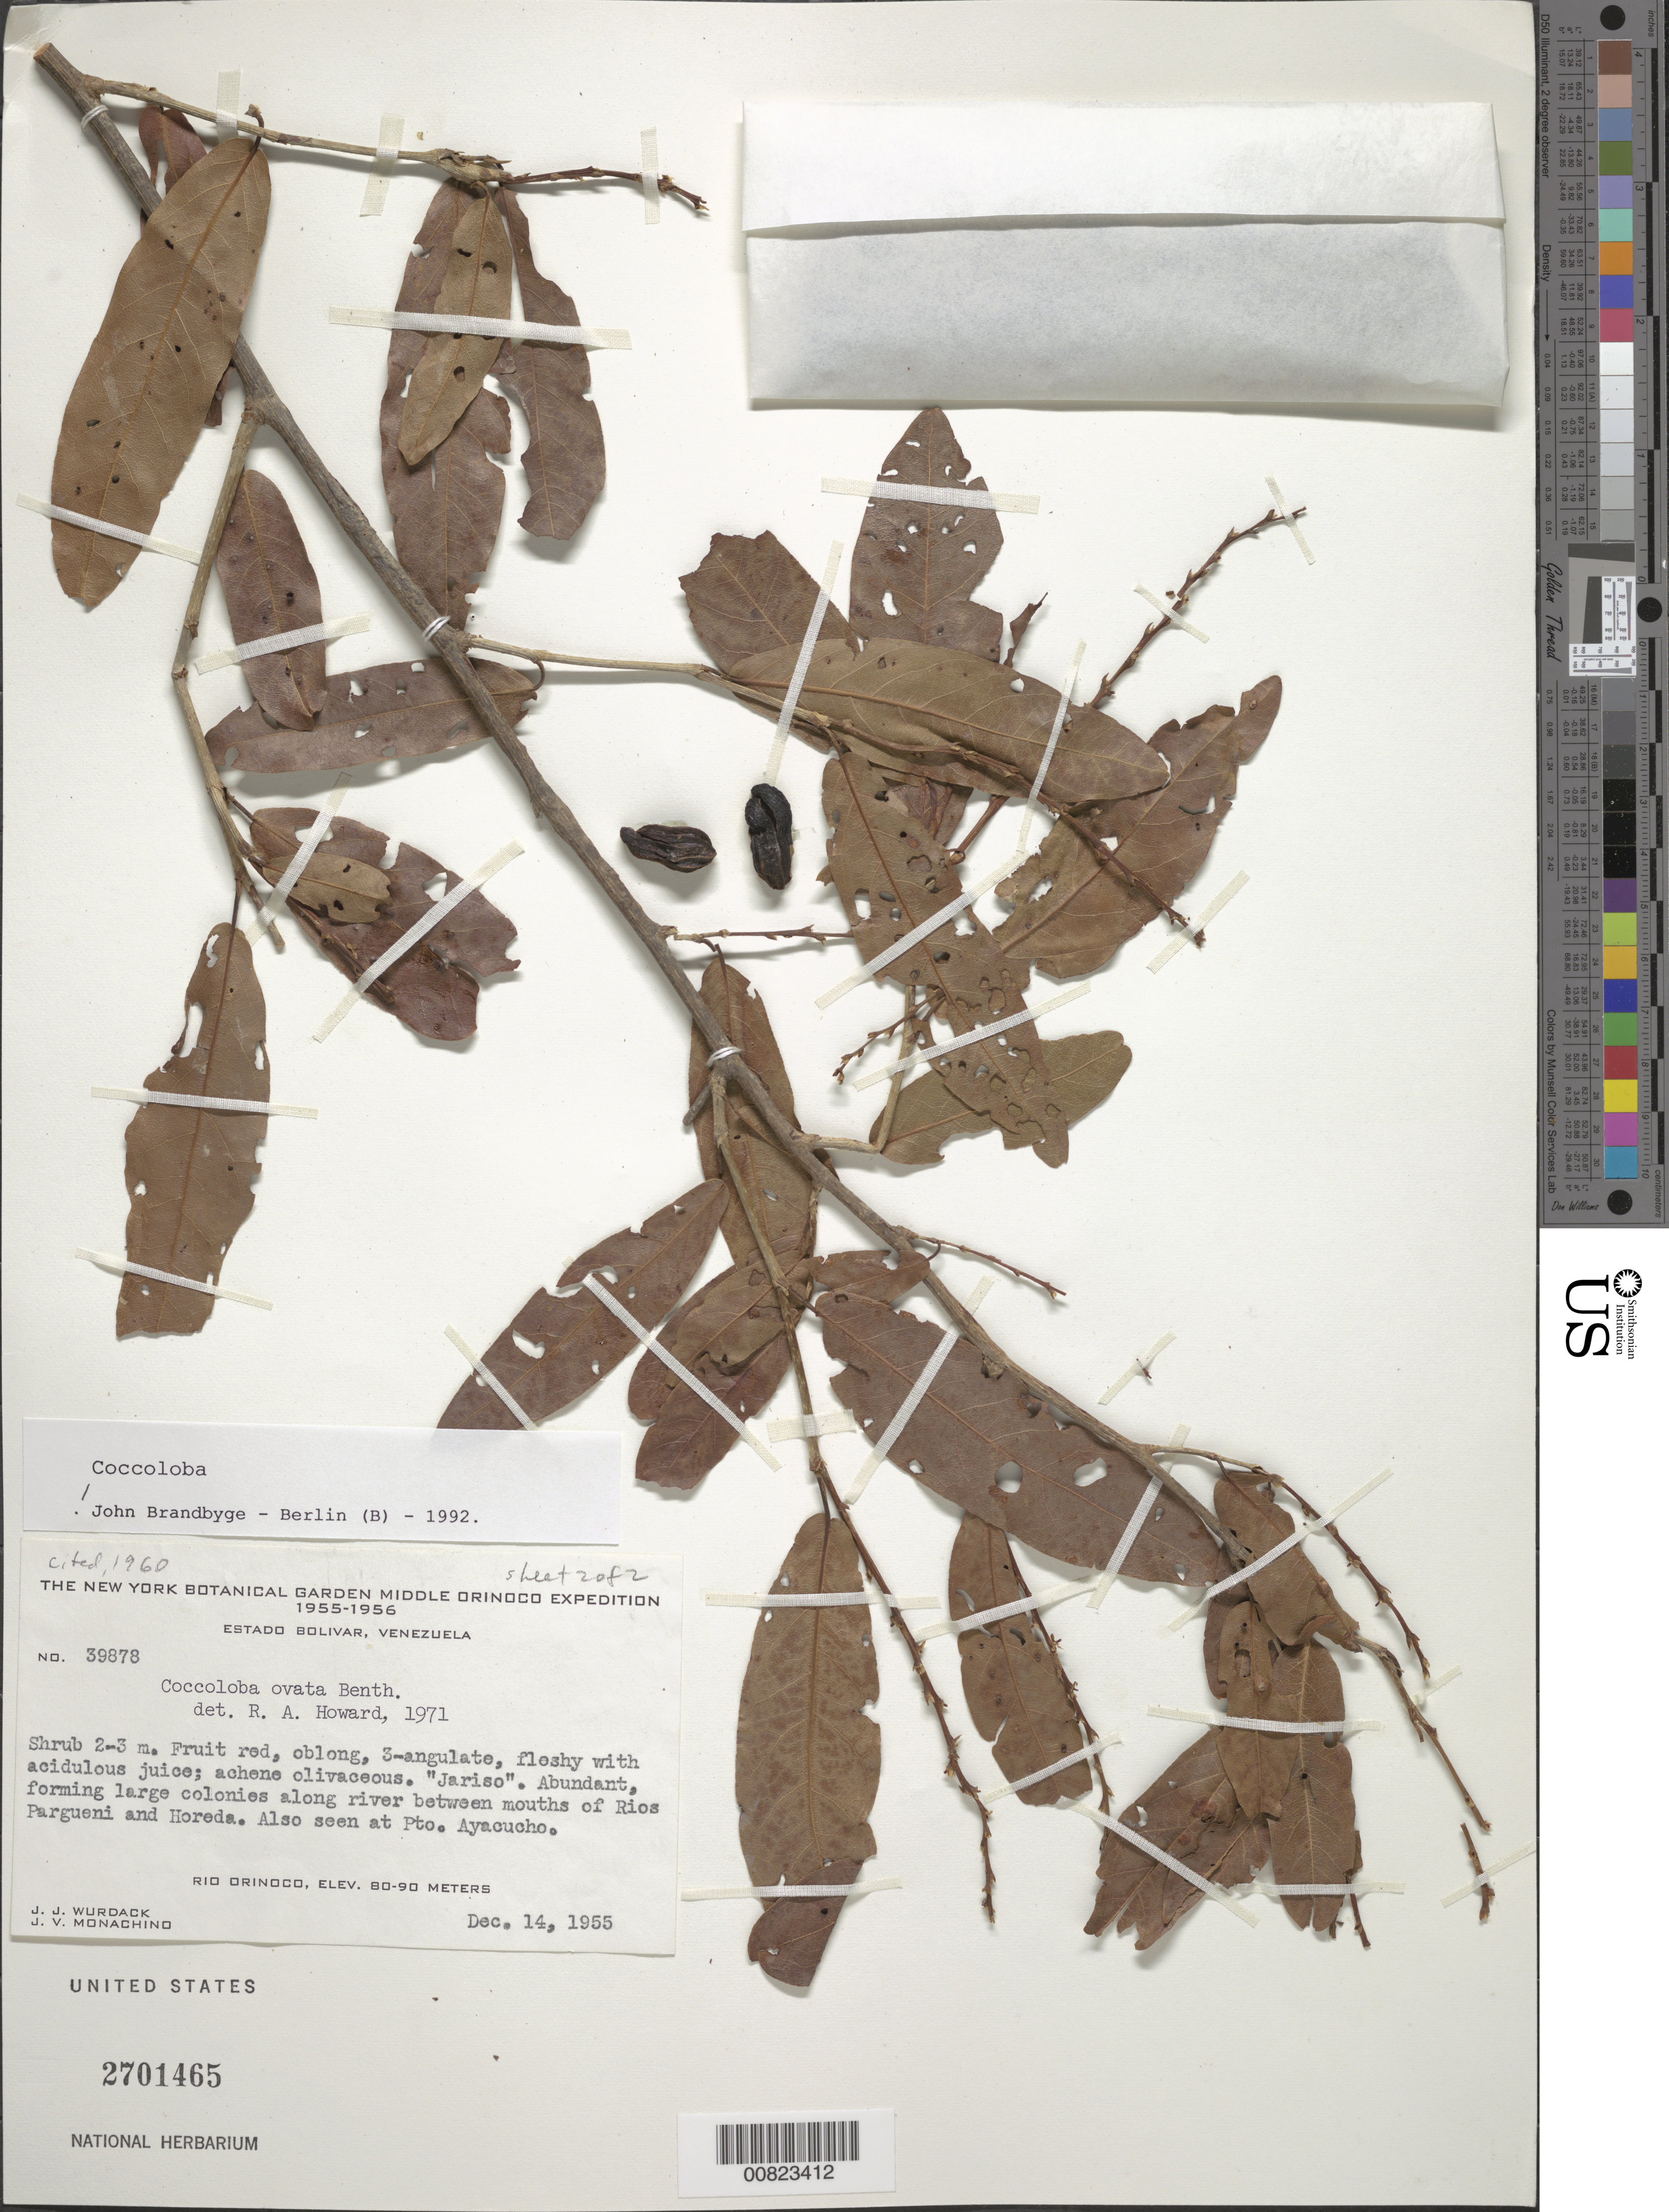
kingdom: Plantae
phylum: Tracheophyta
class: Magnoliopsida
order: Caryophyllales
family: Polygonaceae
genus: Coccoloba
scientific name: Coccoloba ovata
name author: Benth.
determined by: Brandbyge, J.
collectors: J. J. Wurdack & J. V. Monachino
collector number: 39878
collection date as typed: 14-Dec-55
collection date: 1955-12-14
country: Venezuela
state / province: Bolívar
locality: Río Pargueni, between mouth and Río Horeda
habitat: Along river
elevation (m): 80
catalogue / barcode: US 2701465